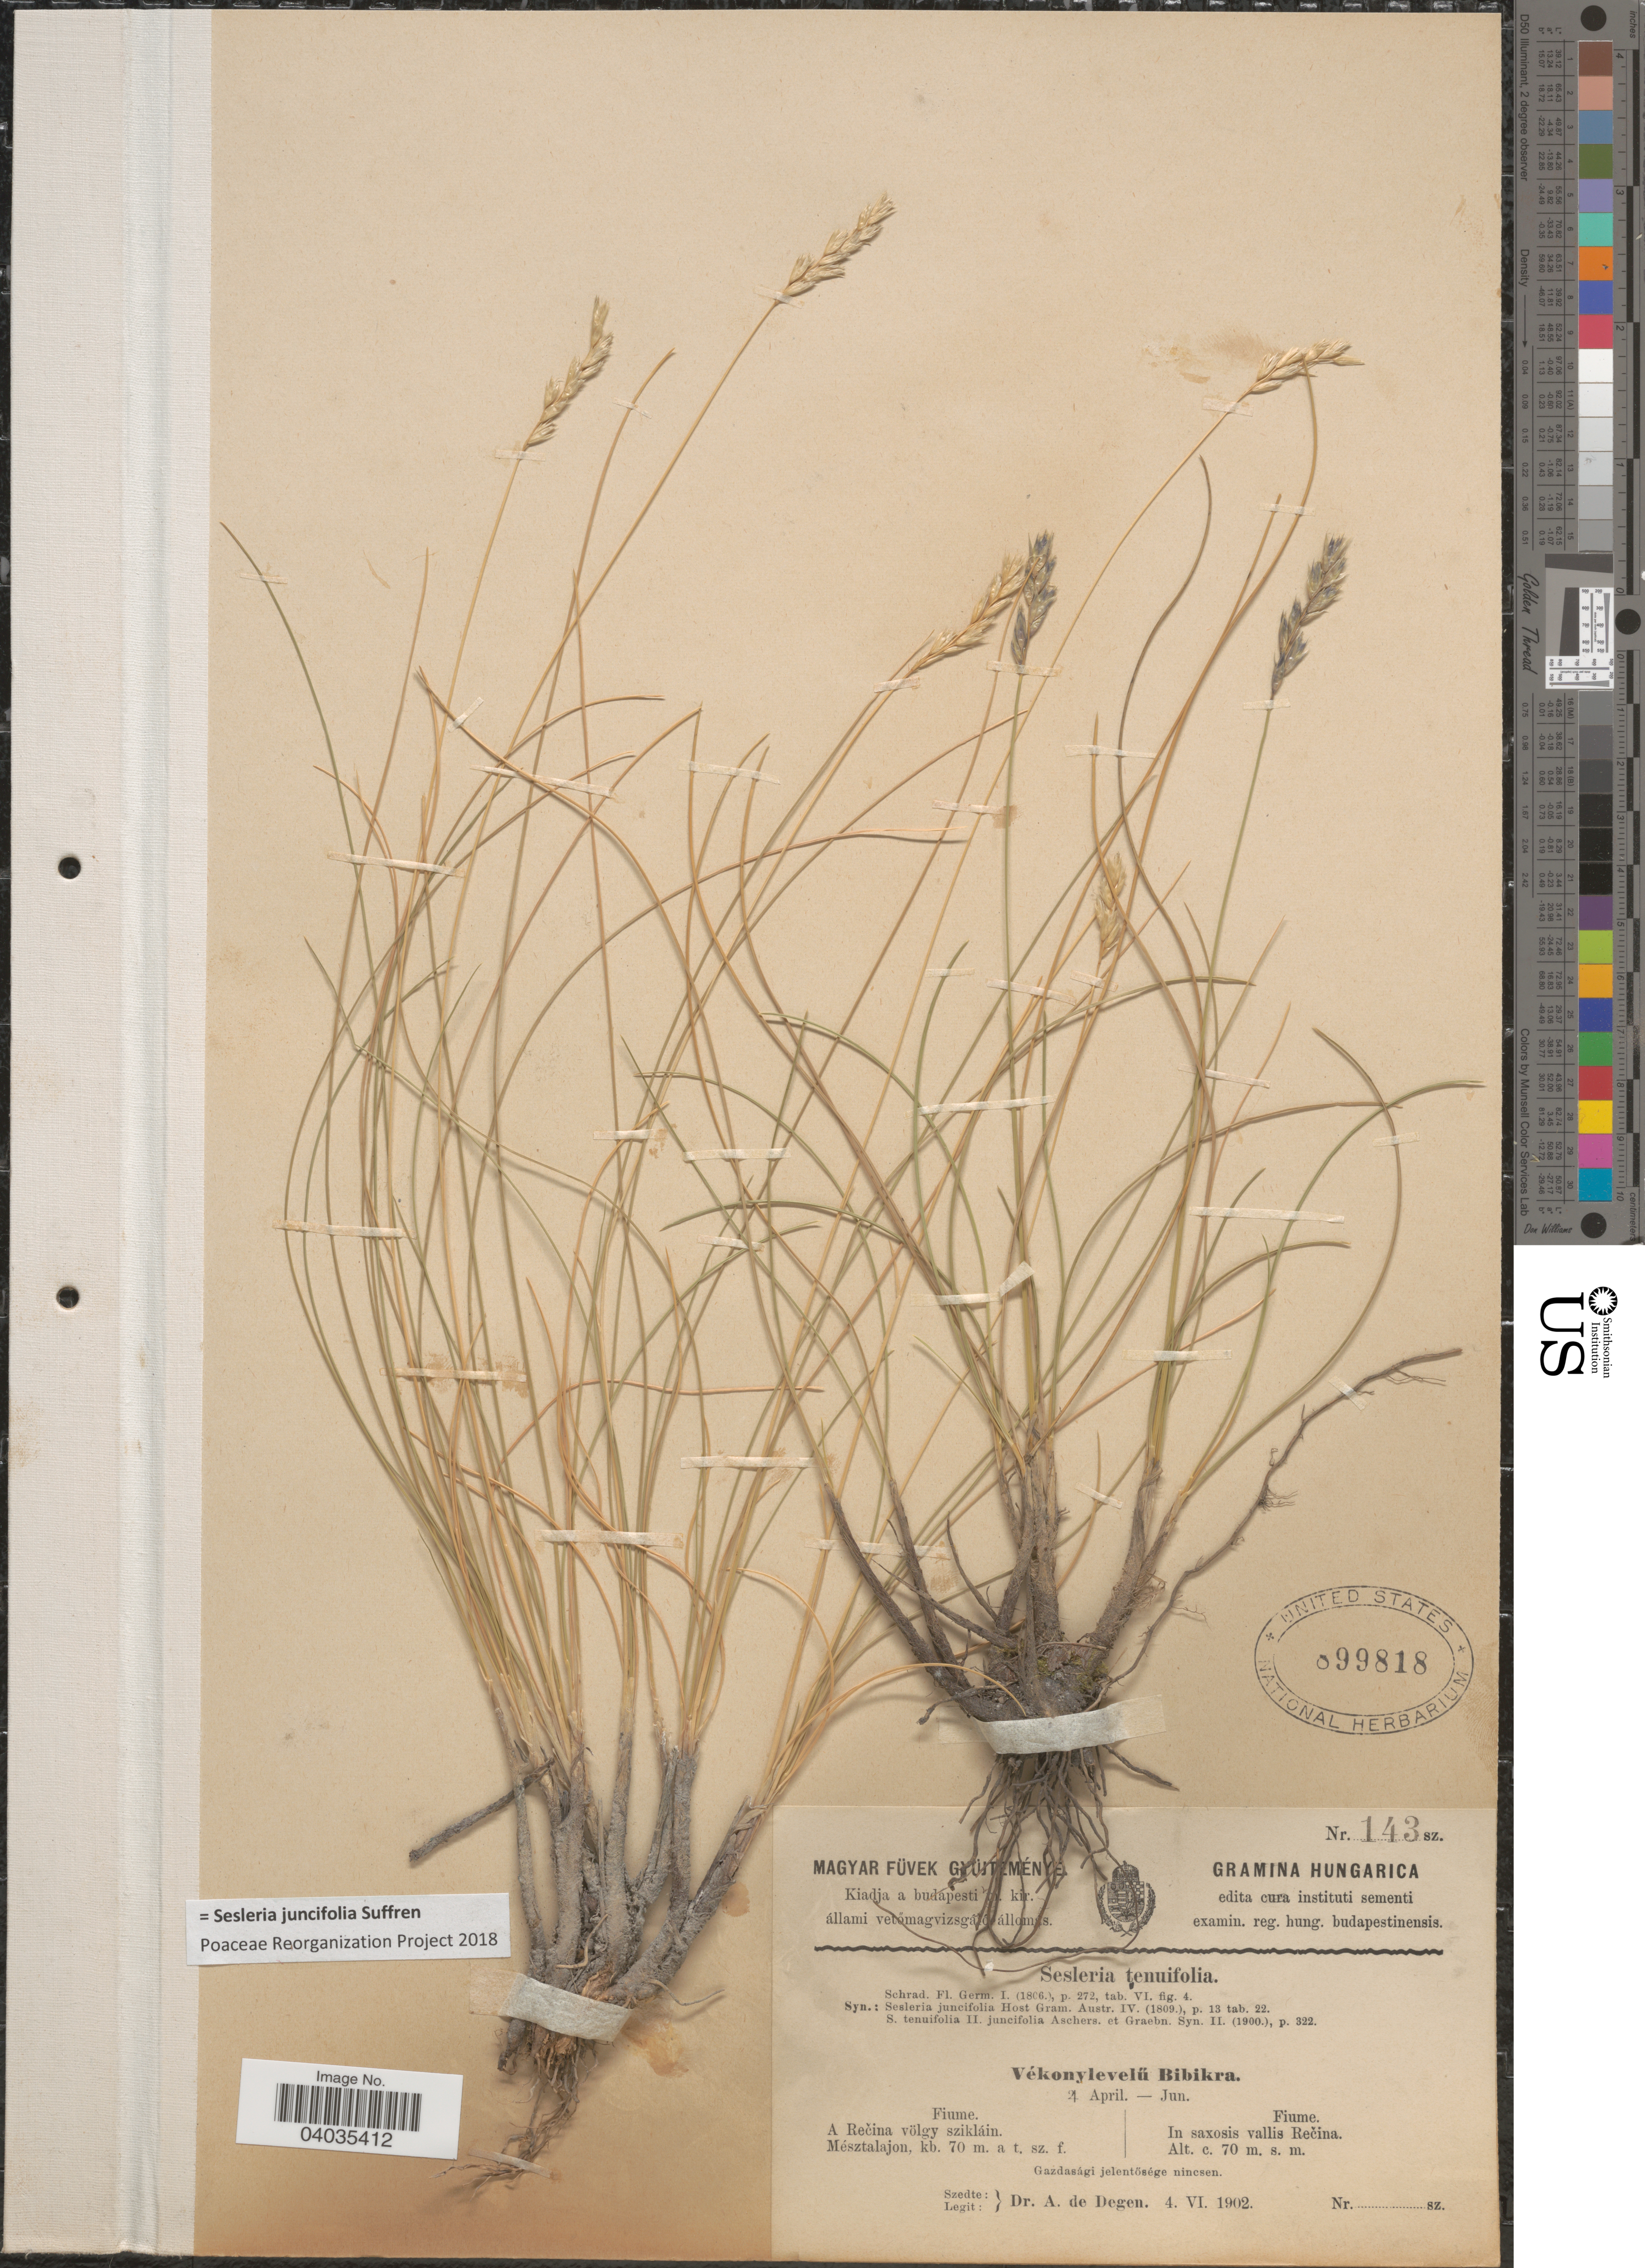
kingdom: Plantae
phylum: Tracheophyta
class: Liliopsida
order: Poales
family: Poaceae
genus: Sesleria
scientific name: Sesleria juncifolia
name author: Suffren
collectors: A. Degen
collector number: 143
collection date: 1902-06-04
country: Hungary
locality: Hungarica. Fiume. In saxosis vallis Rečina.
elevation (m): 70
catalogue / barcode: US 899818